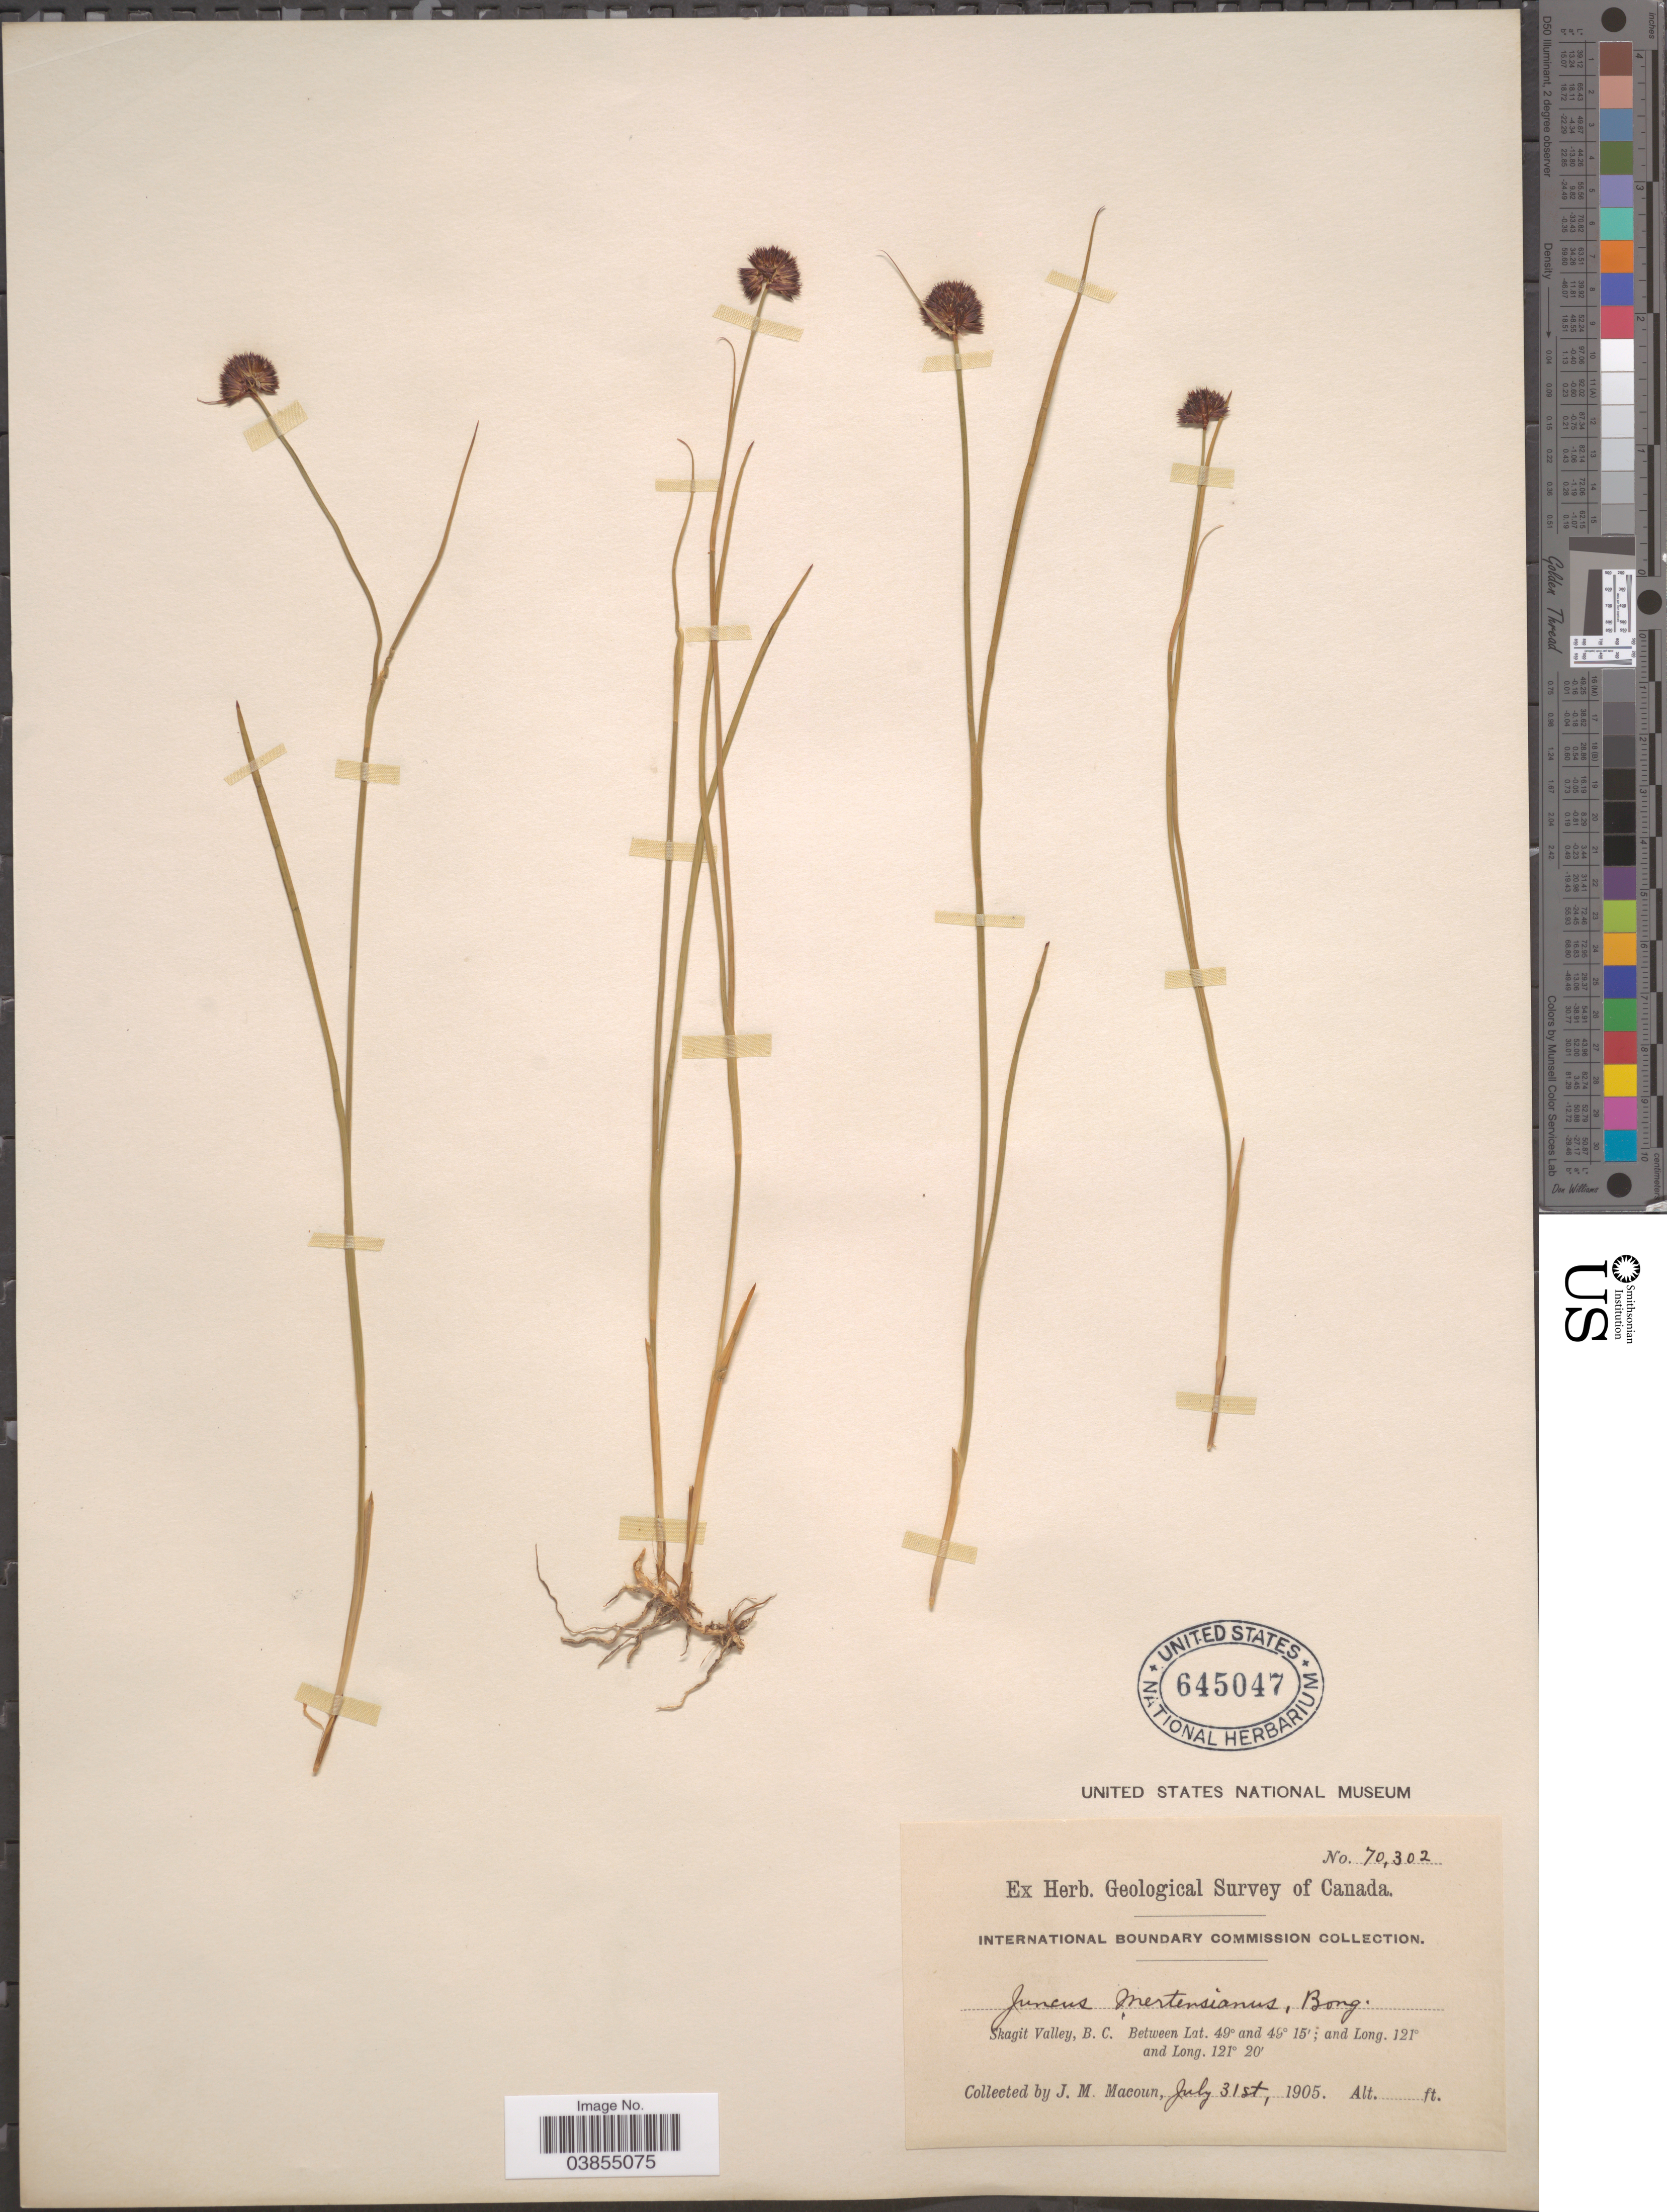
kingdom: Plantae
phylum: Tracheophyta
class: Liliopsida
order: Poales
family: Juncaceae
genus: Juncus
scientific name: Juncus mertensianus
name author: Bong.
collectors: J. M. Macoun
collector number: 70302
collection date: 1905-07-31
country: Canada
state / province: British Columbia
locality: International Boundary Commission [unsure placement] Skagit Valley.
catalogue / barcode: US 645047